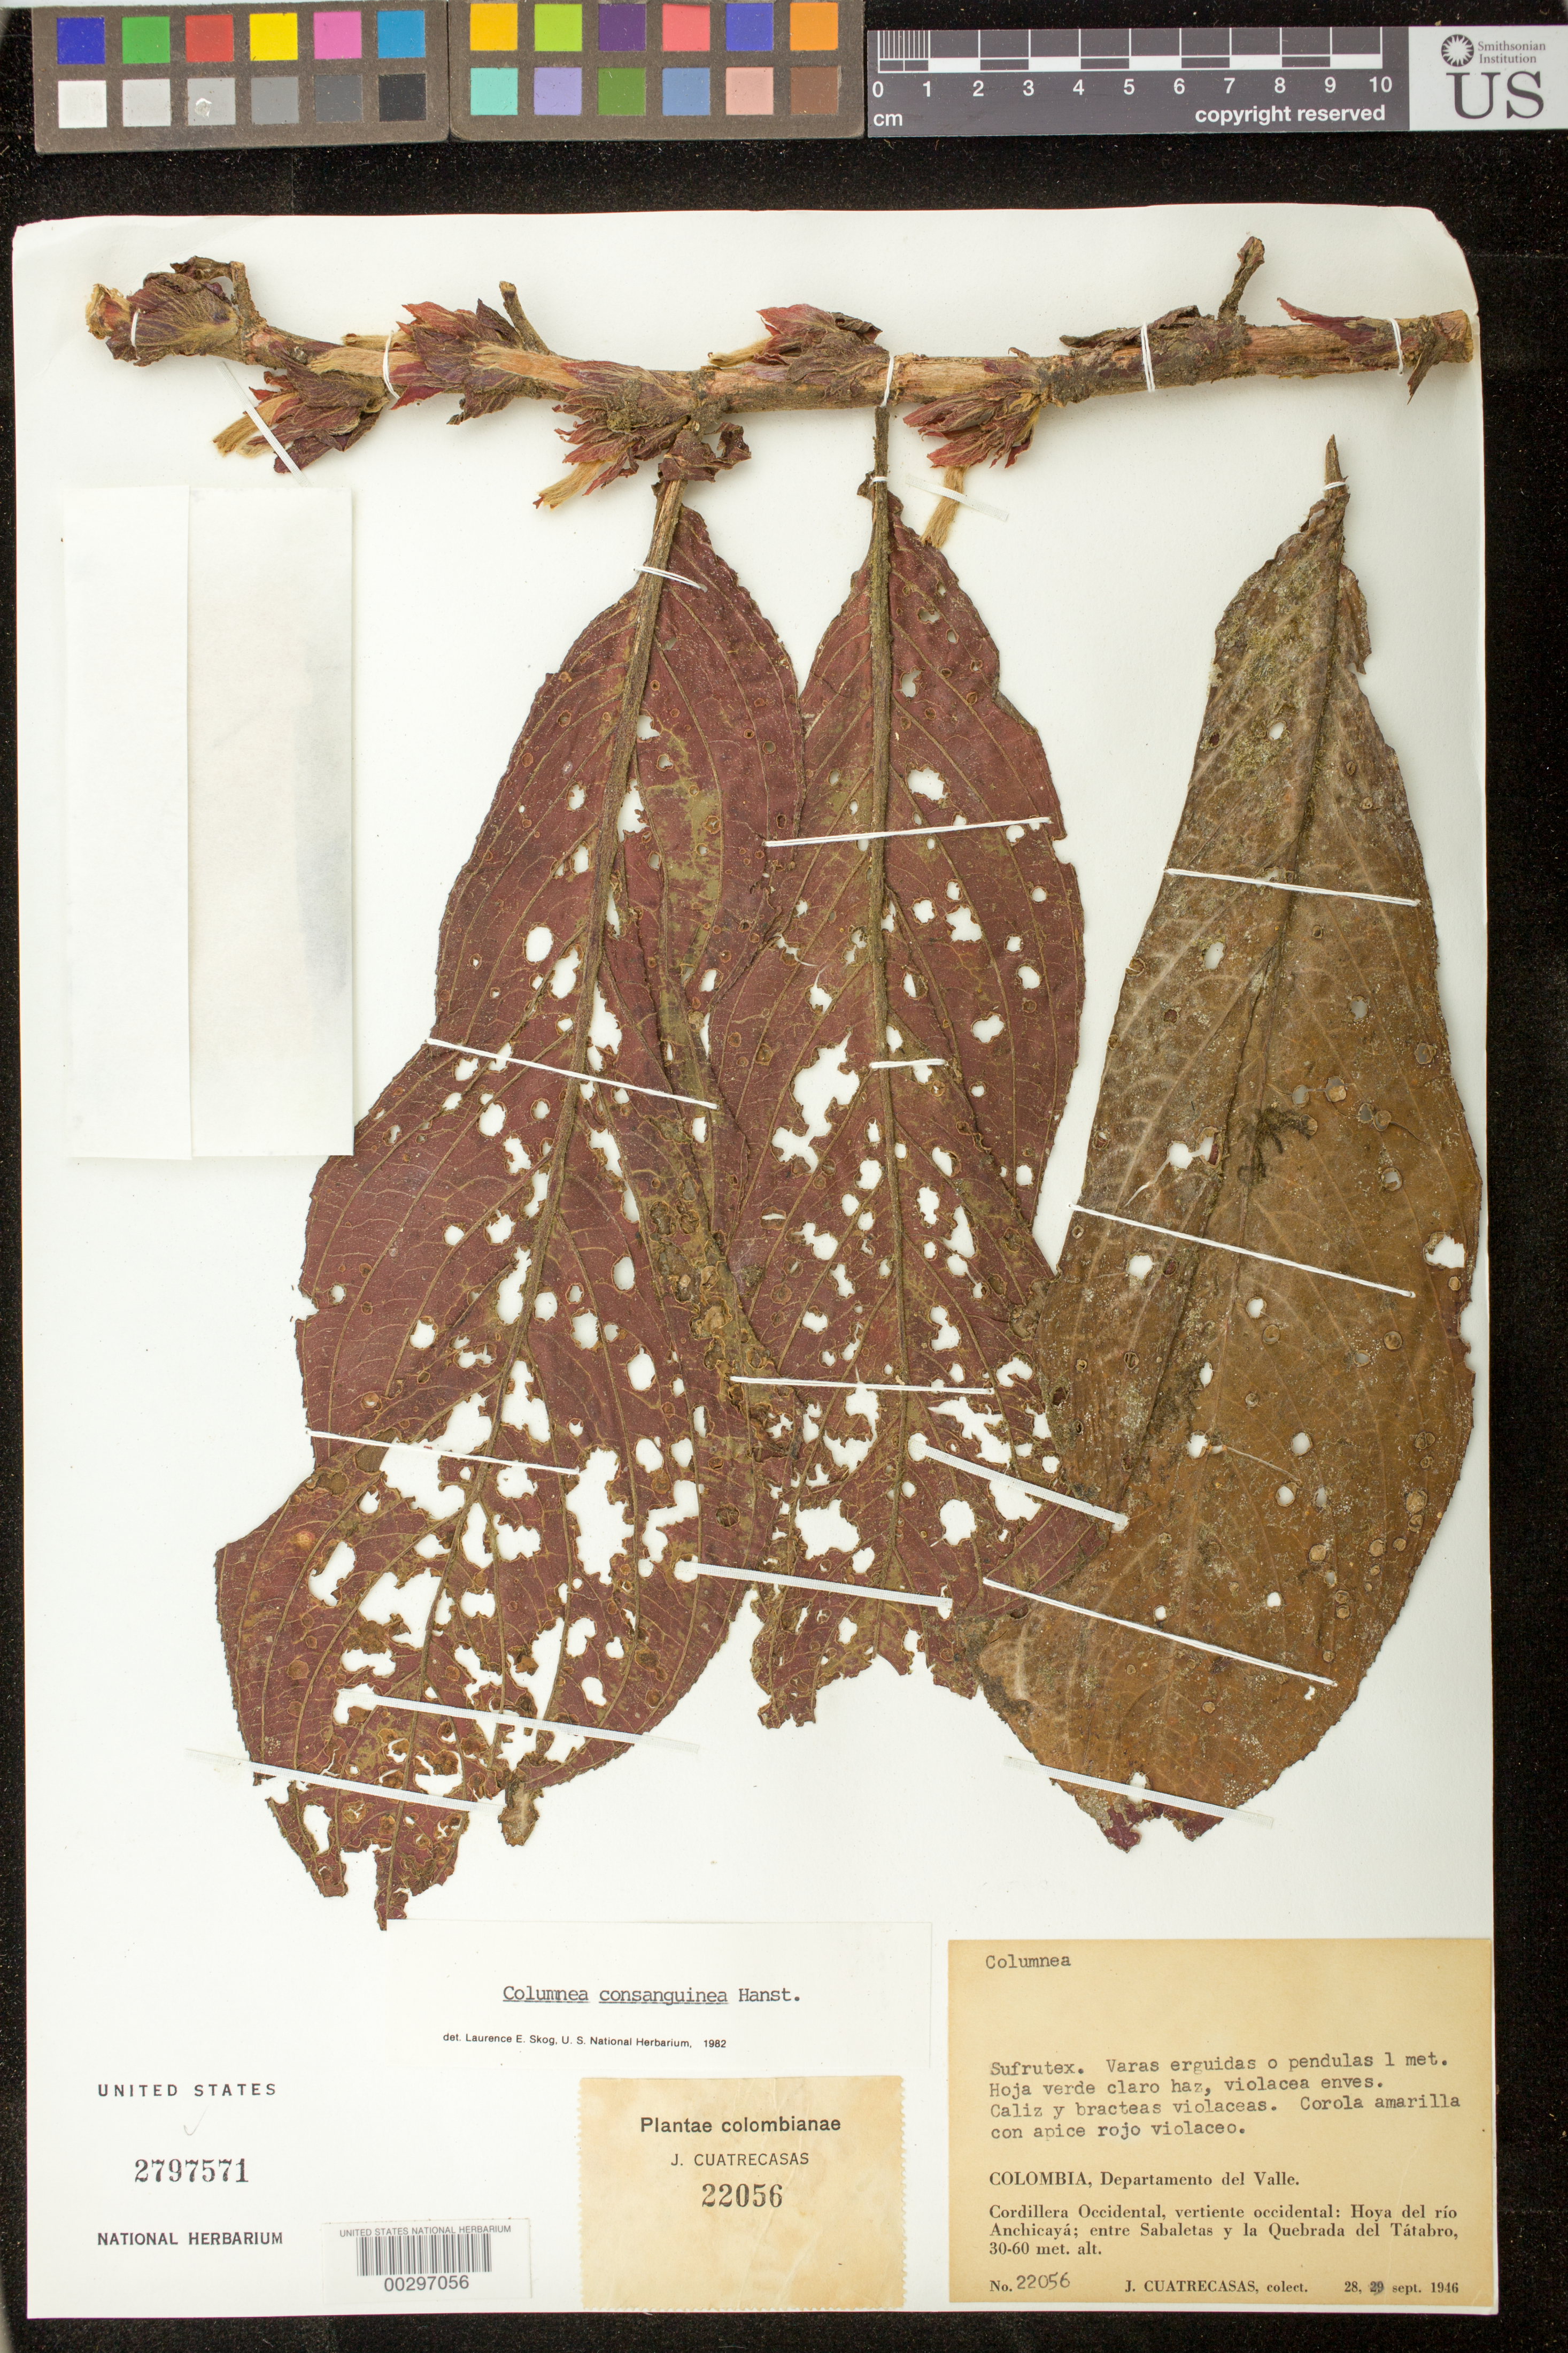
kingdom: Plantae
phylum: Tracheophyta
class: Magnoliopsida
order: Lamiales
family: Gesneriaceae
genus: Columnea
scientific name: Columnea rubriacuta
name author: (Wiehler) L.P. Kvist & L.E. Skog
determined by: Skog, Laurence E.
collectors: J. Cuatrecasas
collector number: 22056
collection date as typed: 28 Sep 1946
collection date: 1946-09-28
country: Colombia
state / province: Valle del Cauca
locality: Cordillera Occidental, vertiente occidental: Hoya del río Anchicayá, entre Sabaletas y la Quebrada del Tátabro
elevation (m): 30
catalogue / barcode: US 2797571